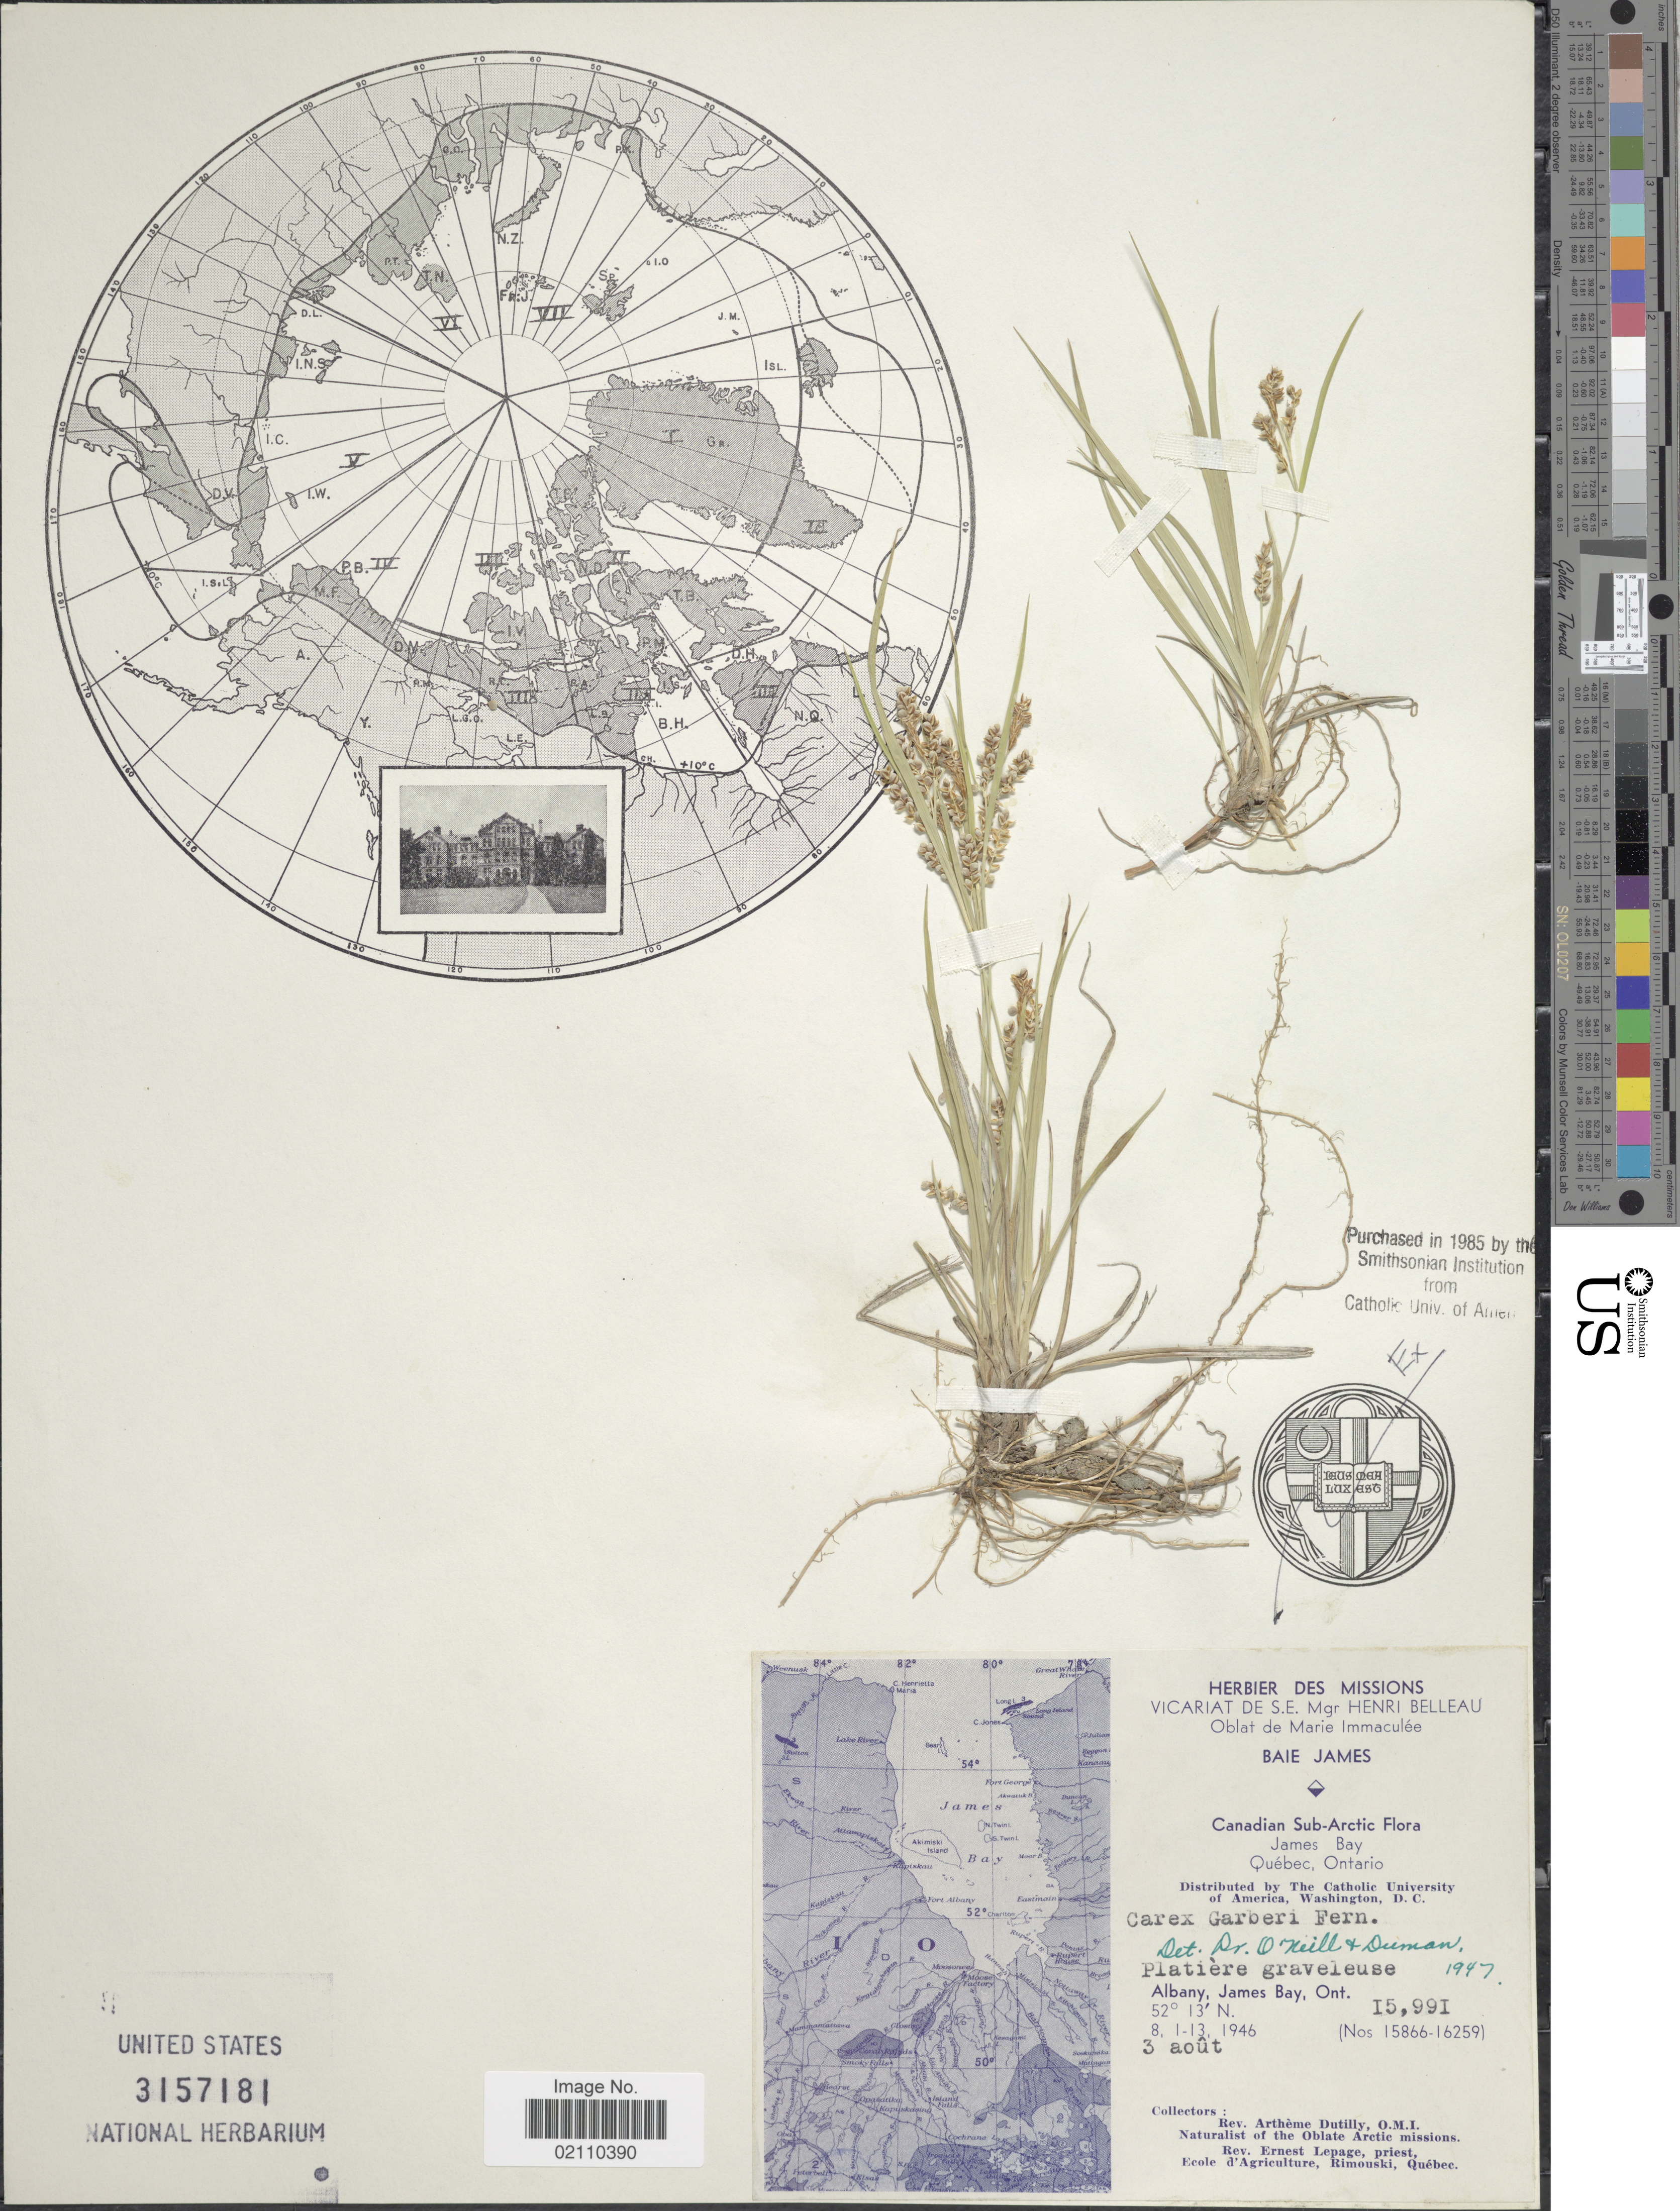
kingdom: Plantae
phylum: Tracheophyta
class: Liliopsida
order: Poales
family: Cyperaceae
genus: Carex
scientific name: Carex garberi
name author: Fernald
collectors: A. Dutilly & E. Lepage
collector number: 15991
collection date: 1946-08-03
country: Canada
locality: Canadian Sub- Arctic, James Bay, Quebec, Ontario, Platiere graveleuse, Albany, James Bay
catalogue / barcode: US 3157181